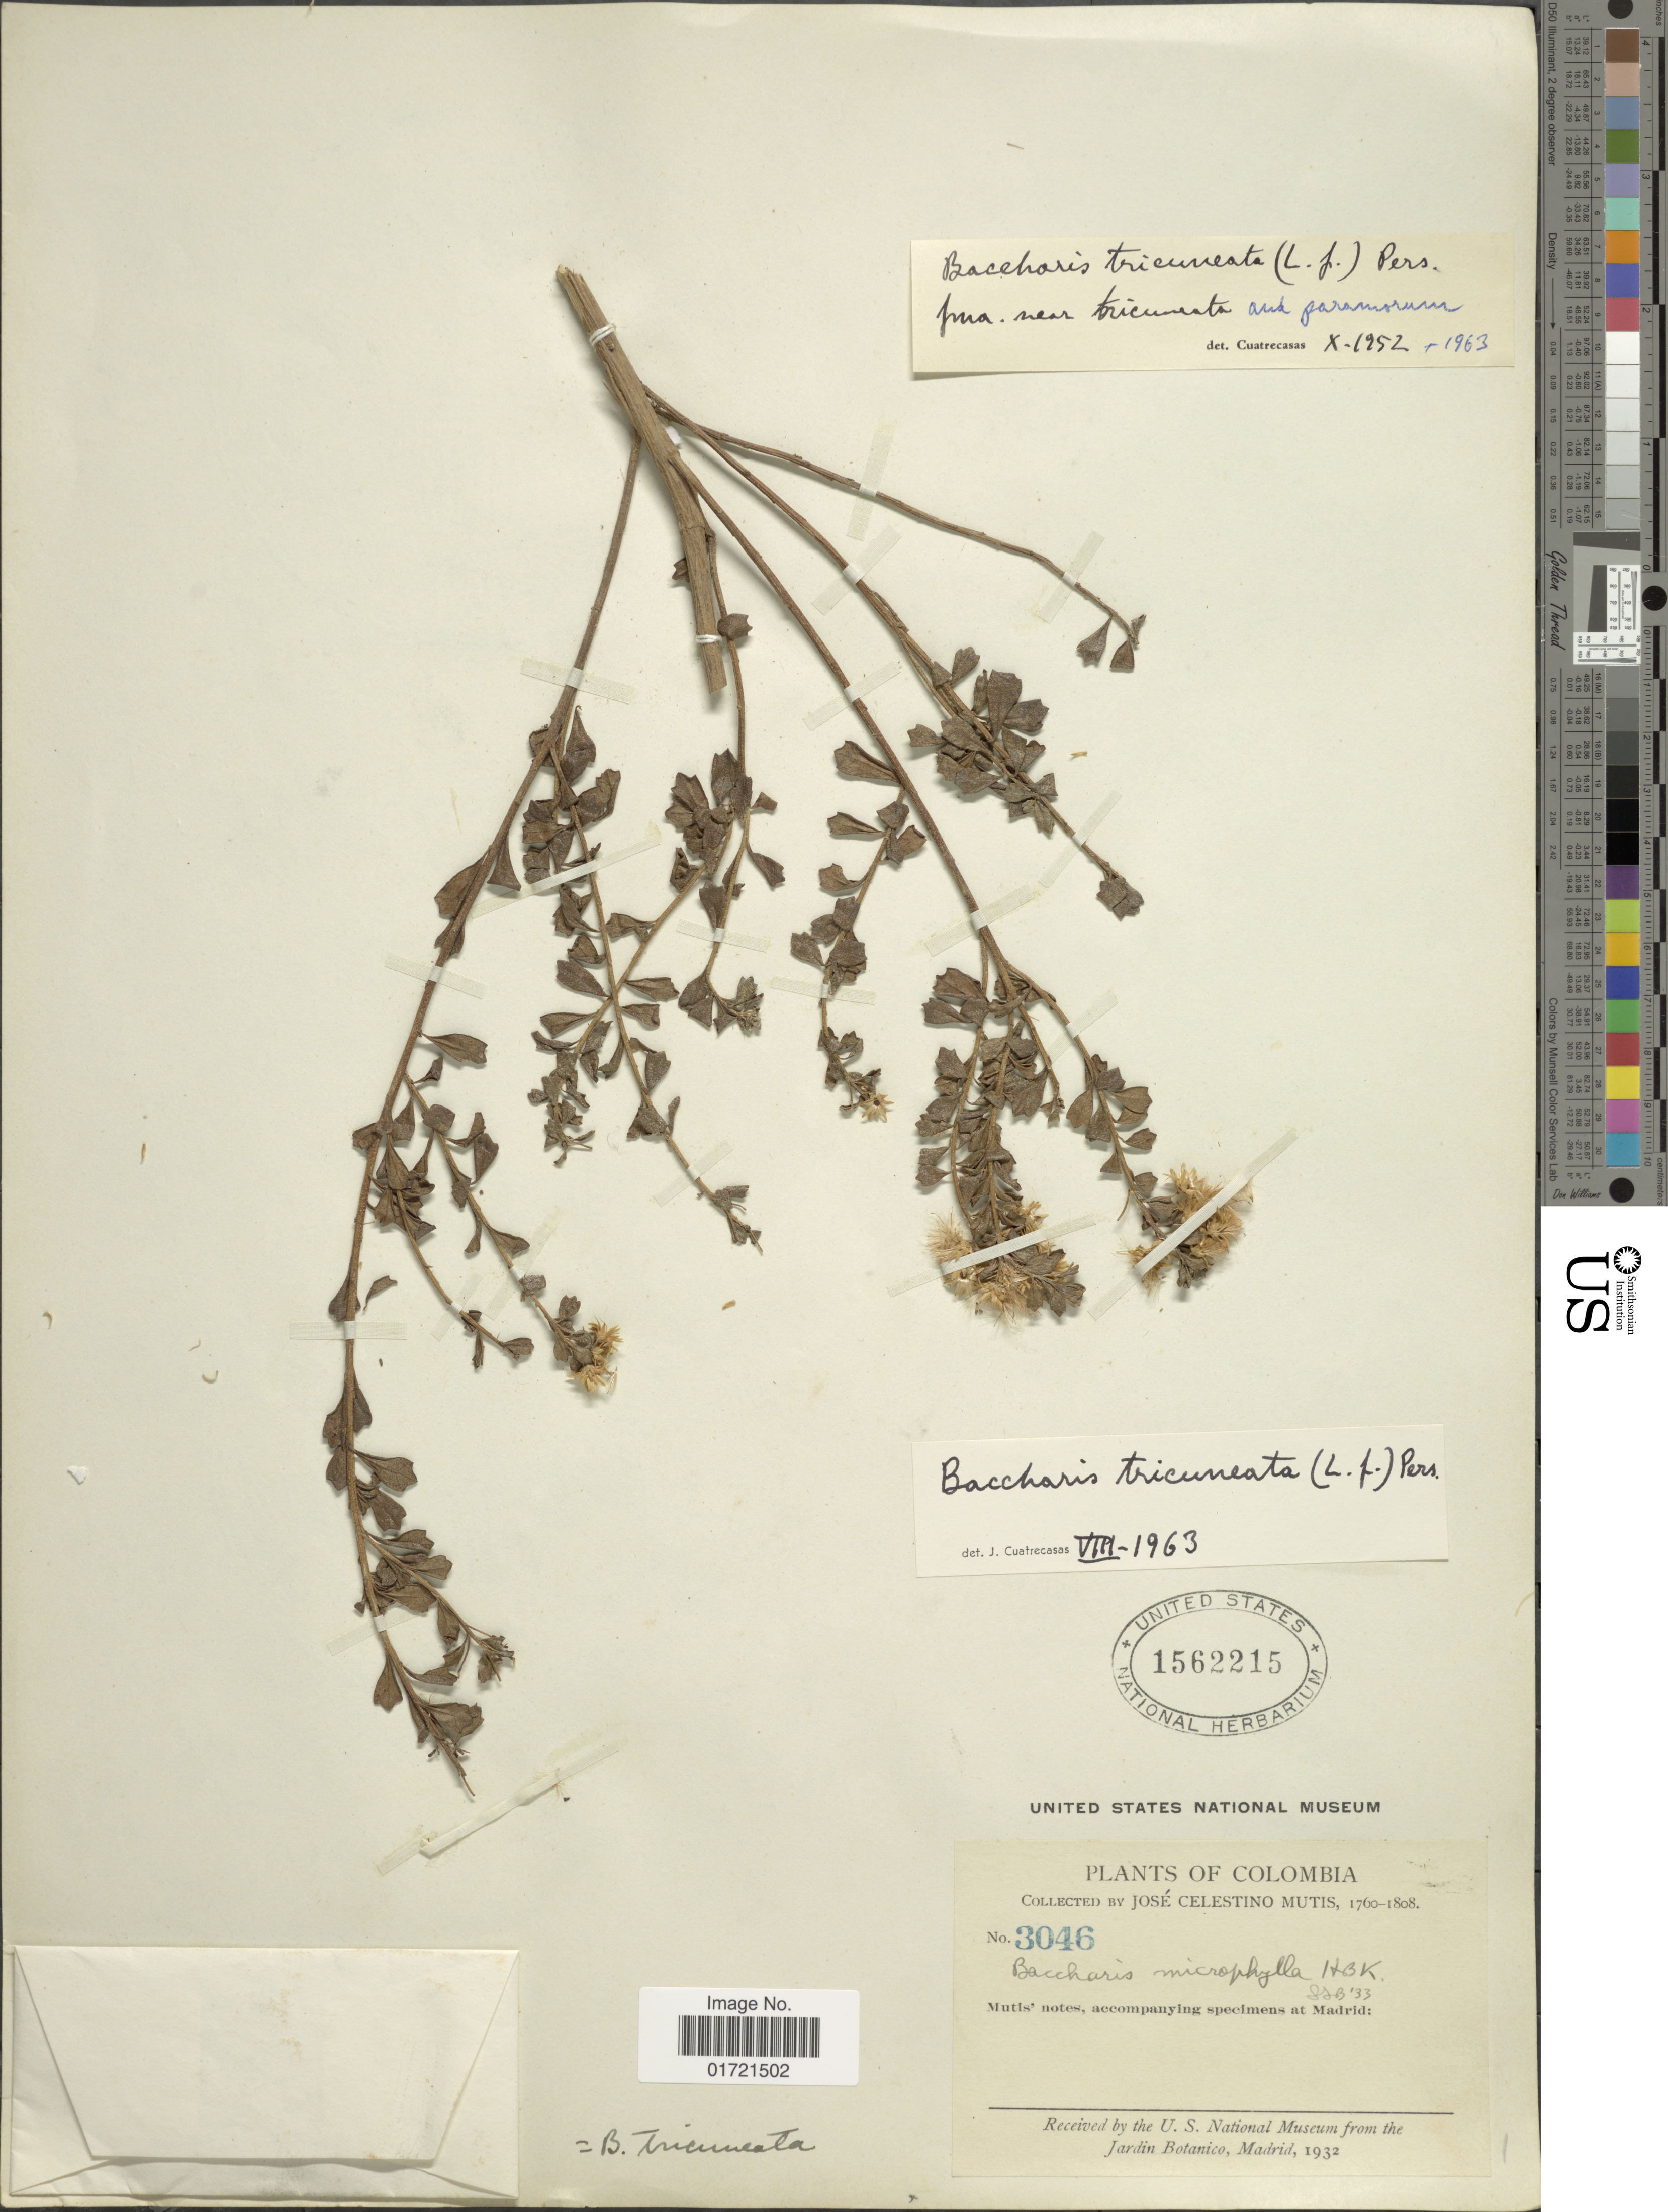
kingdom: Plantae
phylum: Tracheophyta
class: Magnoliopsida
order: Asterales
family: Asteraceae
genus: Baccharis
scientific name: Baccharis tricuneata f. tricuneata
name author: (L. f.) Pers.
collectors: J. C. B. Mutis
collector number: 3046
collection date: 1760/1808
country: Colombia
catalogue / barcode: US 1562215